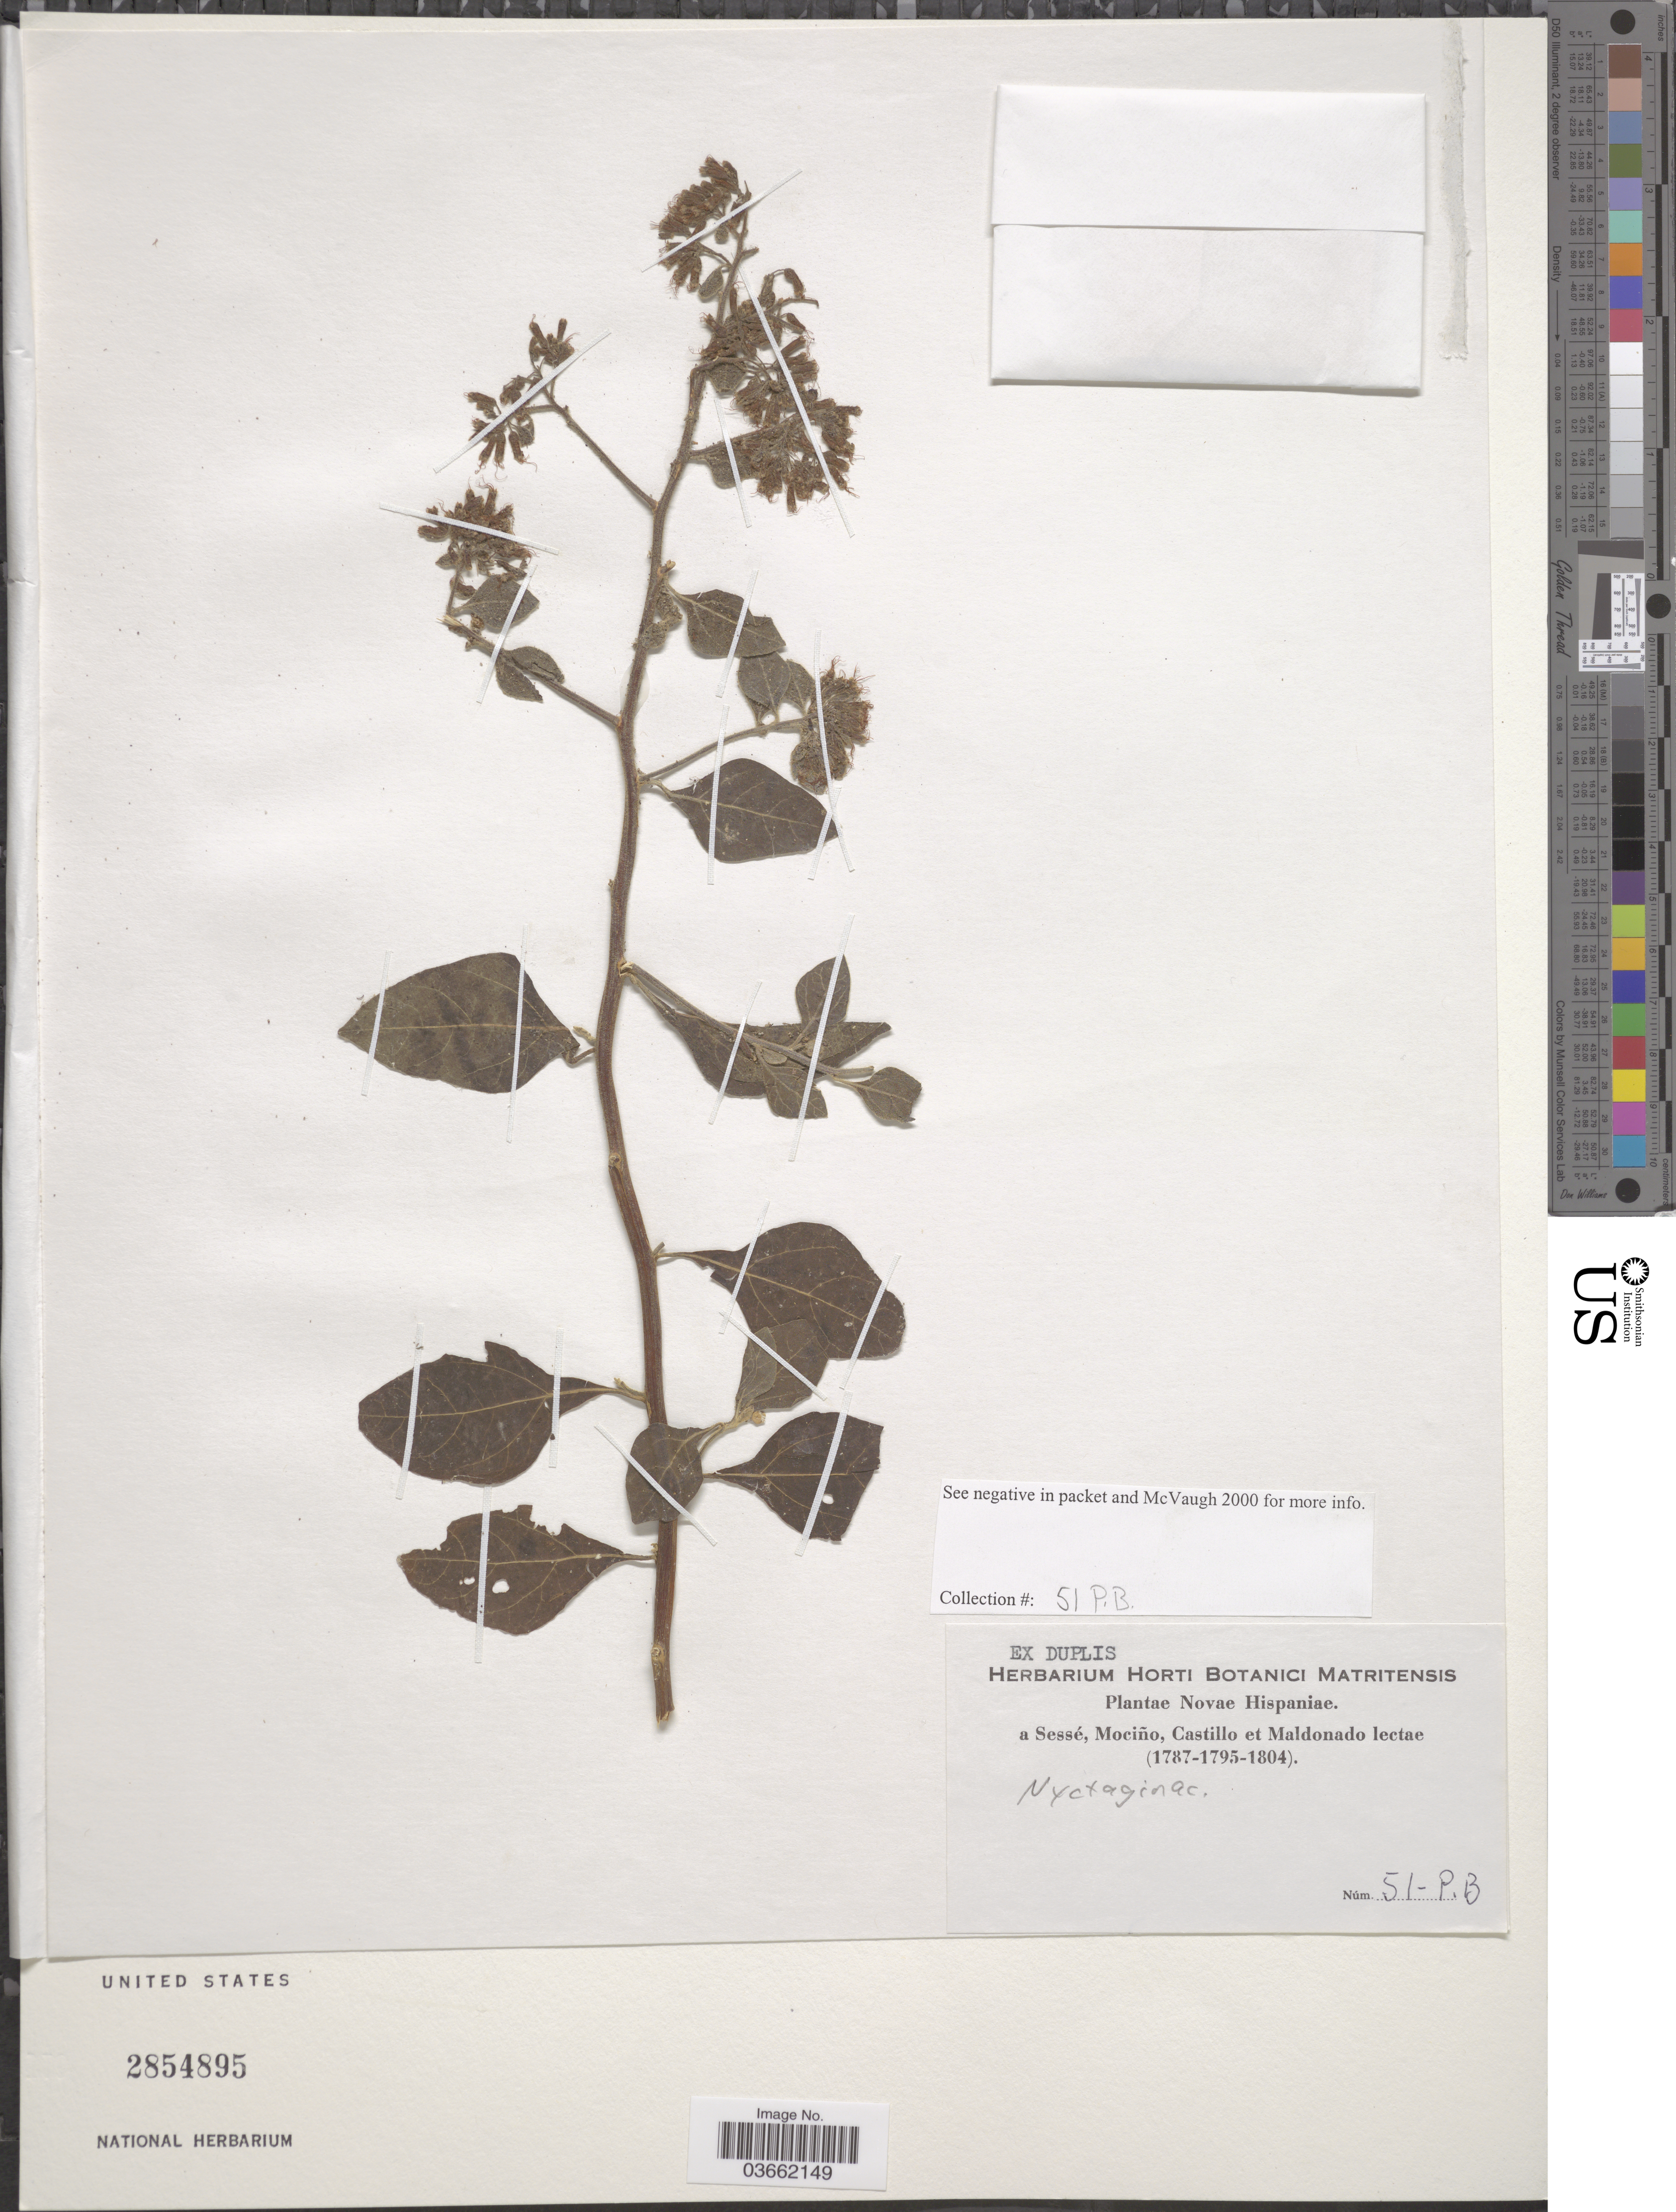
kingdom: Plantae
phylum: Tracheophyta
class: Magnoliopsida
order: Caryophyllales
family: Nyctaginaceae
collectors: Sessé, --, Mociño, Castillo, -- & Maldonado, --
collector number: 51-PB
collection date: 1787/1804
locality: Novae Hispaniae.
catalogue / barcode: US 2854895